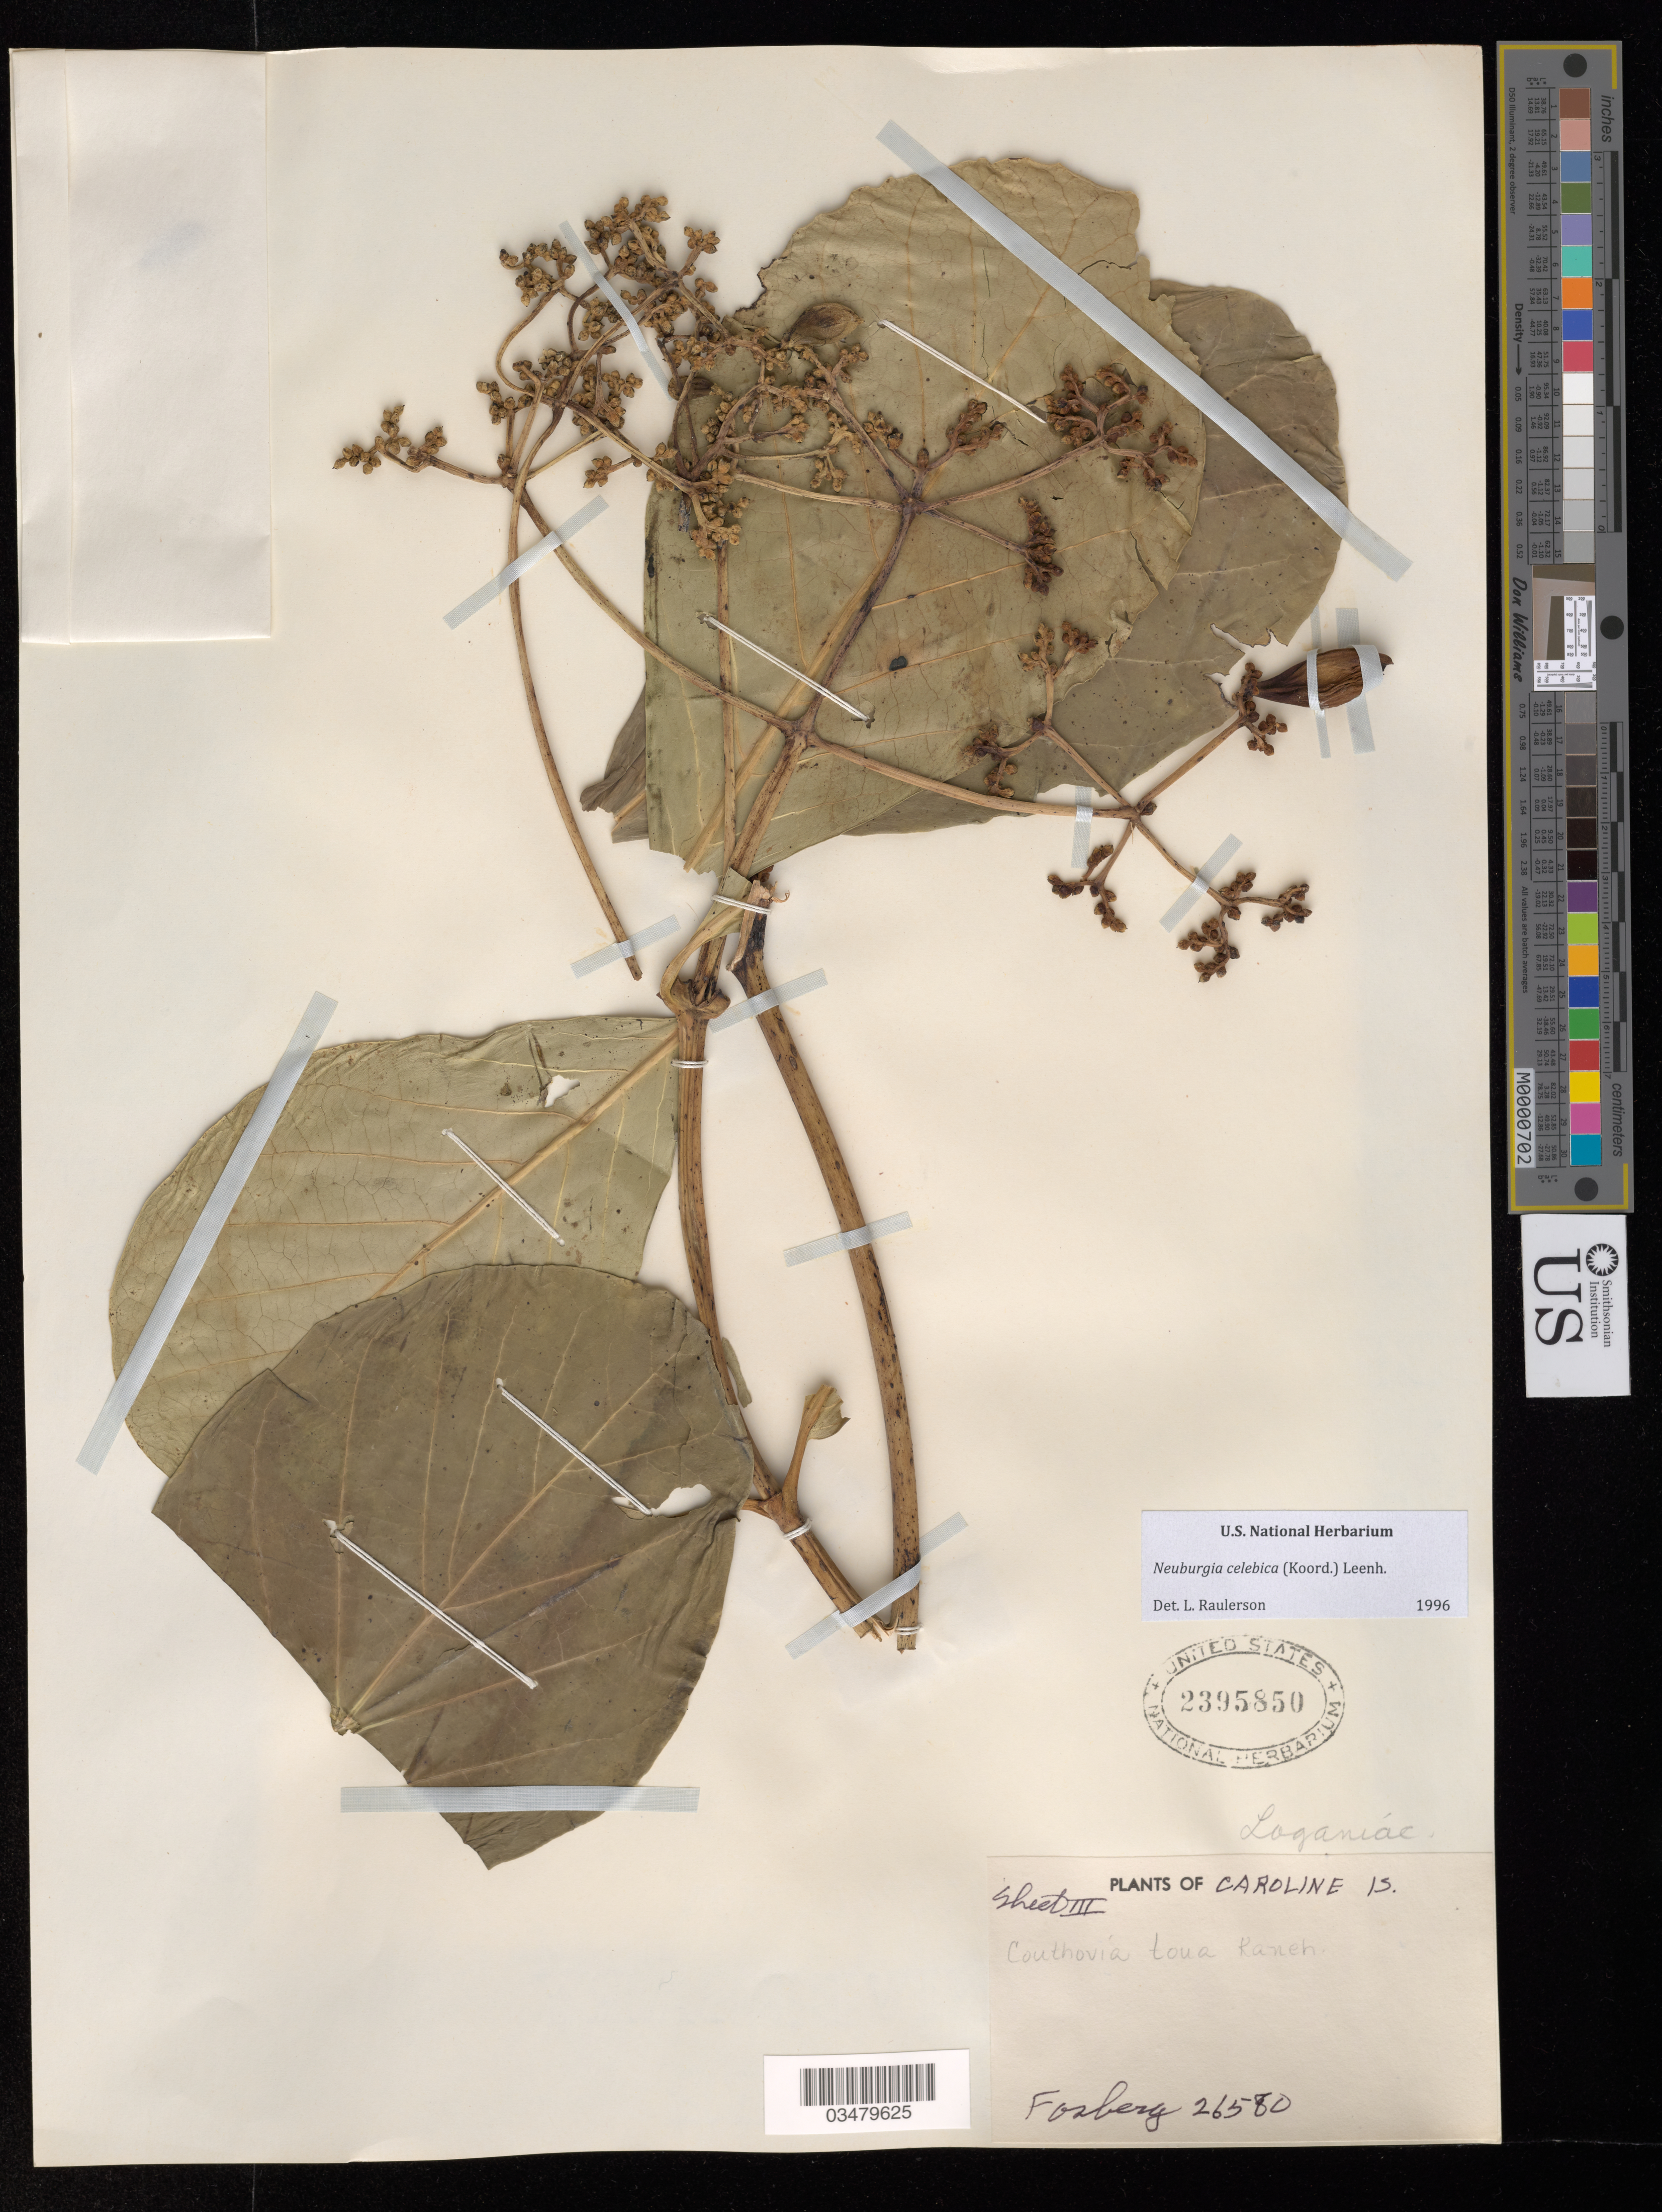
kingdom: Plantae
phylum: Tracheophyta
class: Magnoliopsida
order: Gentianales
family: Loganiaceae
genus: Neuburgia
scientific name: Neuburgia celebica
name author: (Koord.) Leenh.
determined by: Raulerson, L.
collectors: F. R. Fosberg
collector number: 26580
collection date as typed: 19 Aug 1946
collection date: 1946-08-19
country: Micronesia, Federated States of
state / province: Kosrae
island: Kosrae [Kusaie]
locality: Lowest slopes and foot of S side of Mt. Matanta (Buache), N of head of Lela Harbor.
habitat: Low ridges, ravines, and marshes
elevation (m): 1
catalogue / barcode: US 2395850